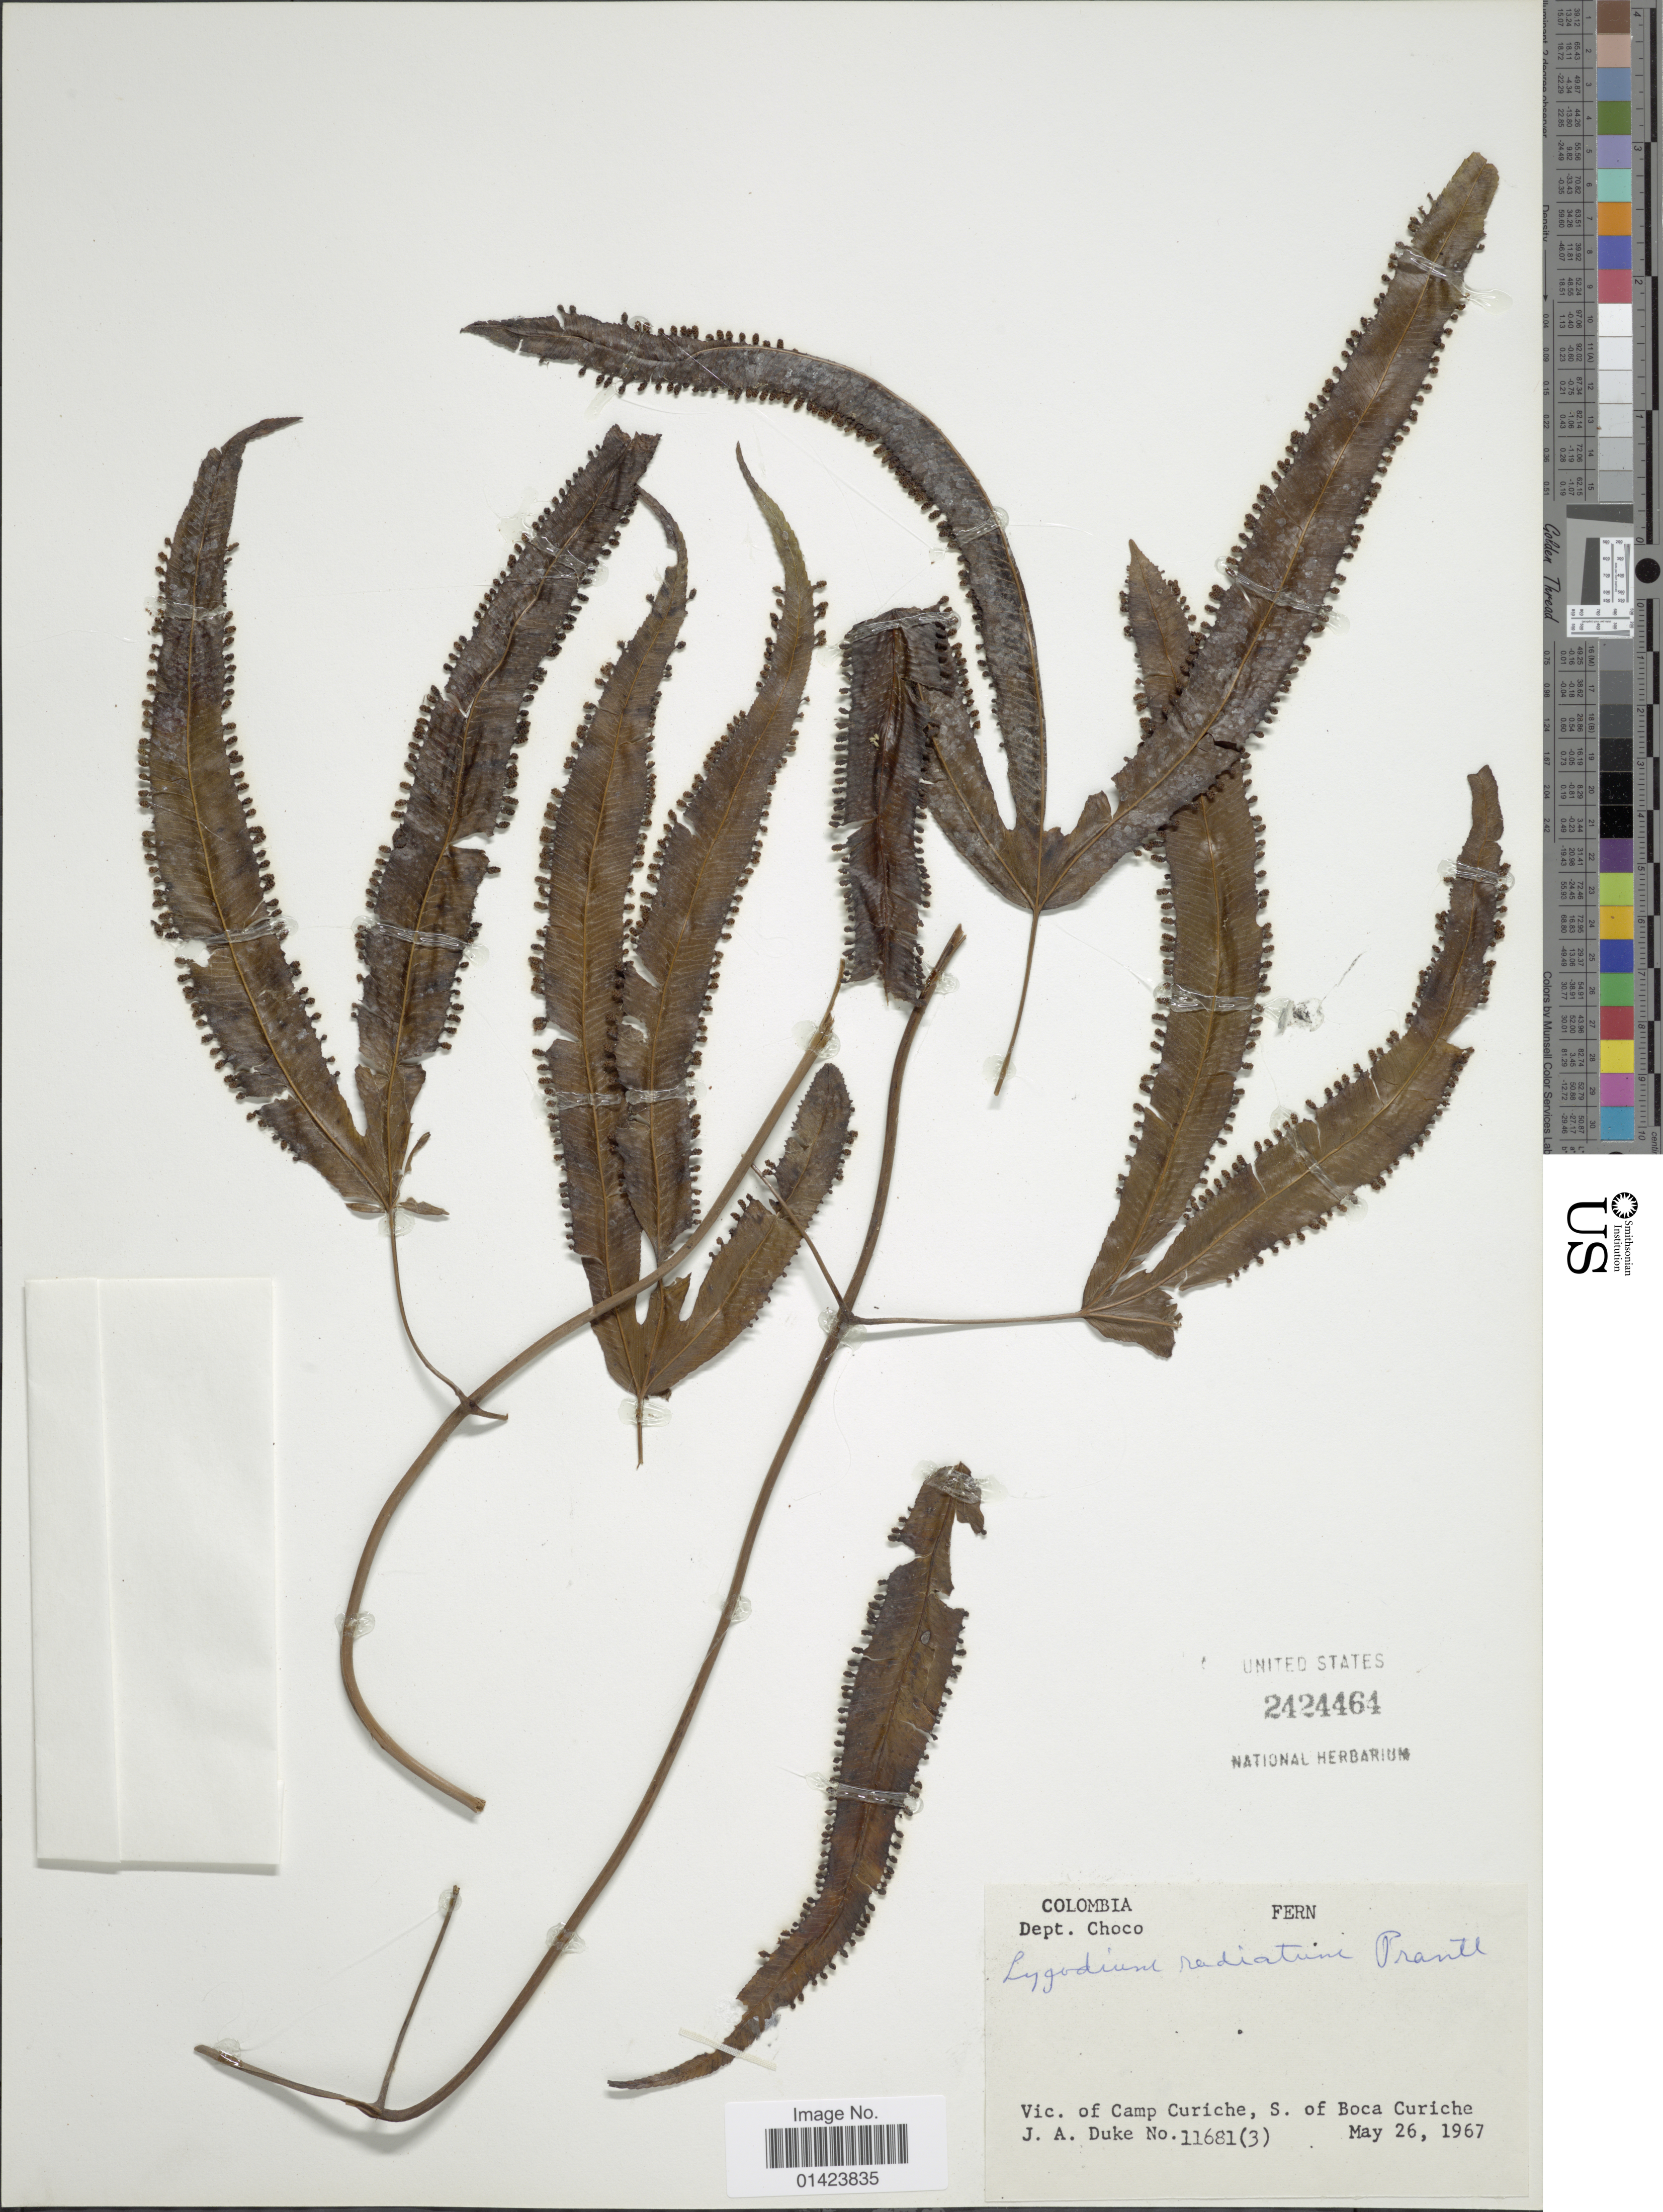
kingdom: Plantae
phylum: Tracheophyta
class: Polypodiopsida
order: Schizaeales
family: Lygodiaceae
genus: Lygodium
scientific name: Lygodium radiatum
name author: Prantl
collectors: J. A. Duke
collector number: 11681(3)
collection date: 1967-05-26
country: Colombia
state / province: Chocó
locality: Dept. Choco, vic. of Camp Curiche, S. of Boca Curiche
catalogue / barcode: US 2424464